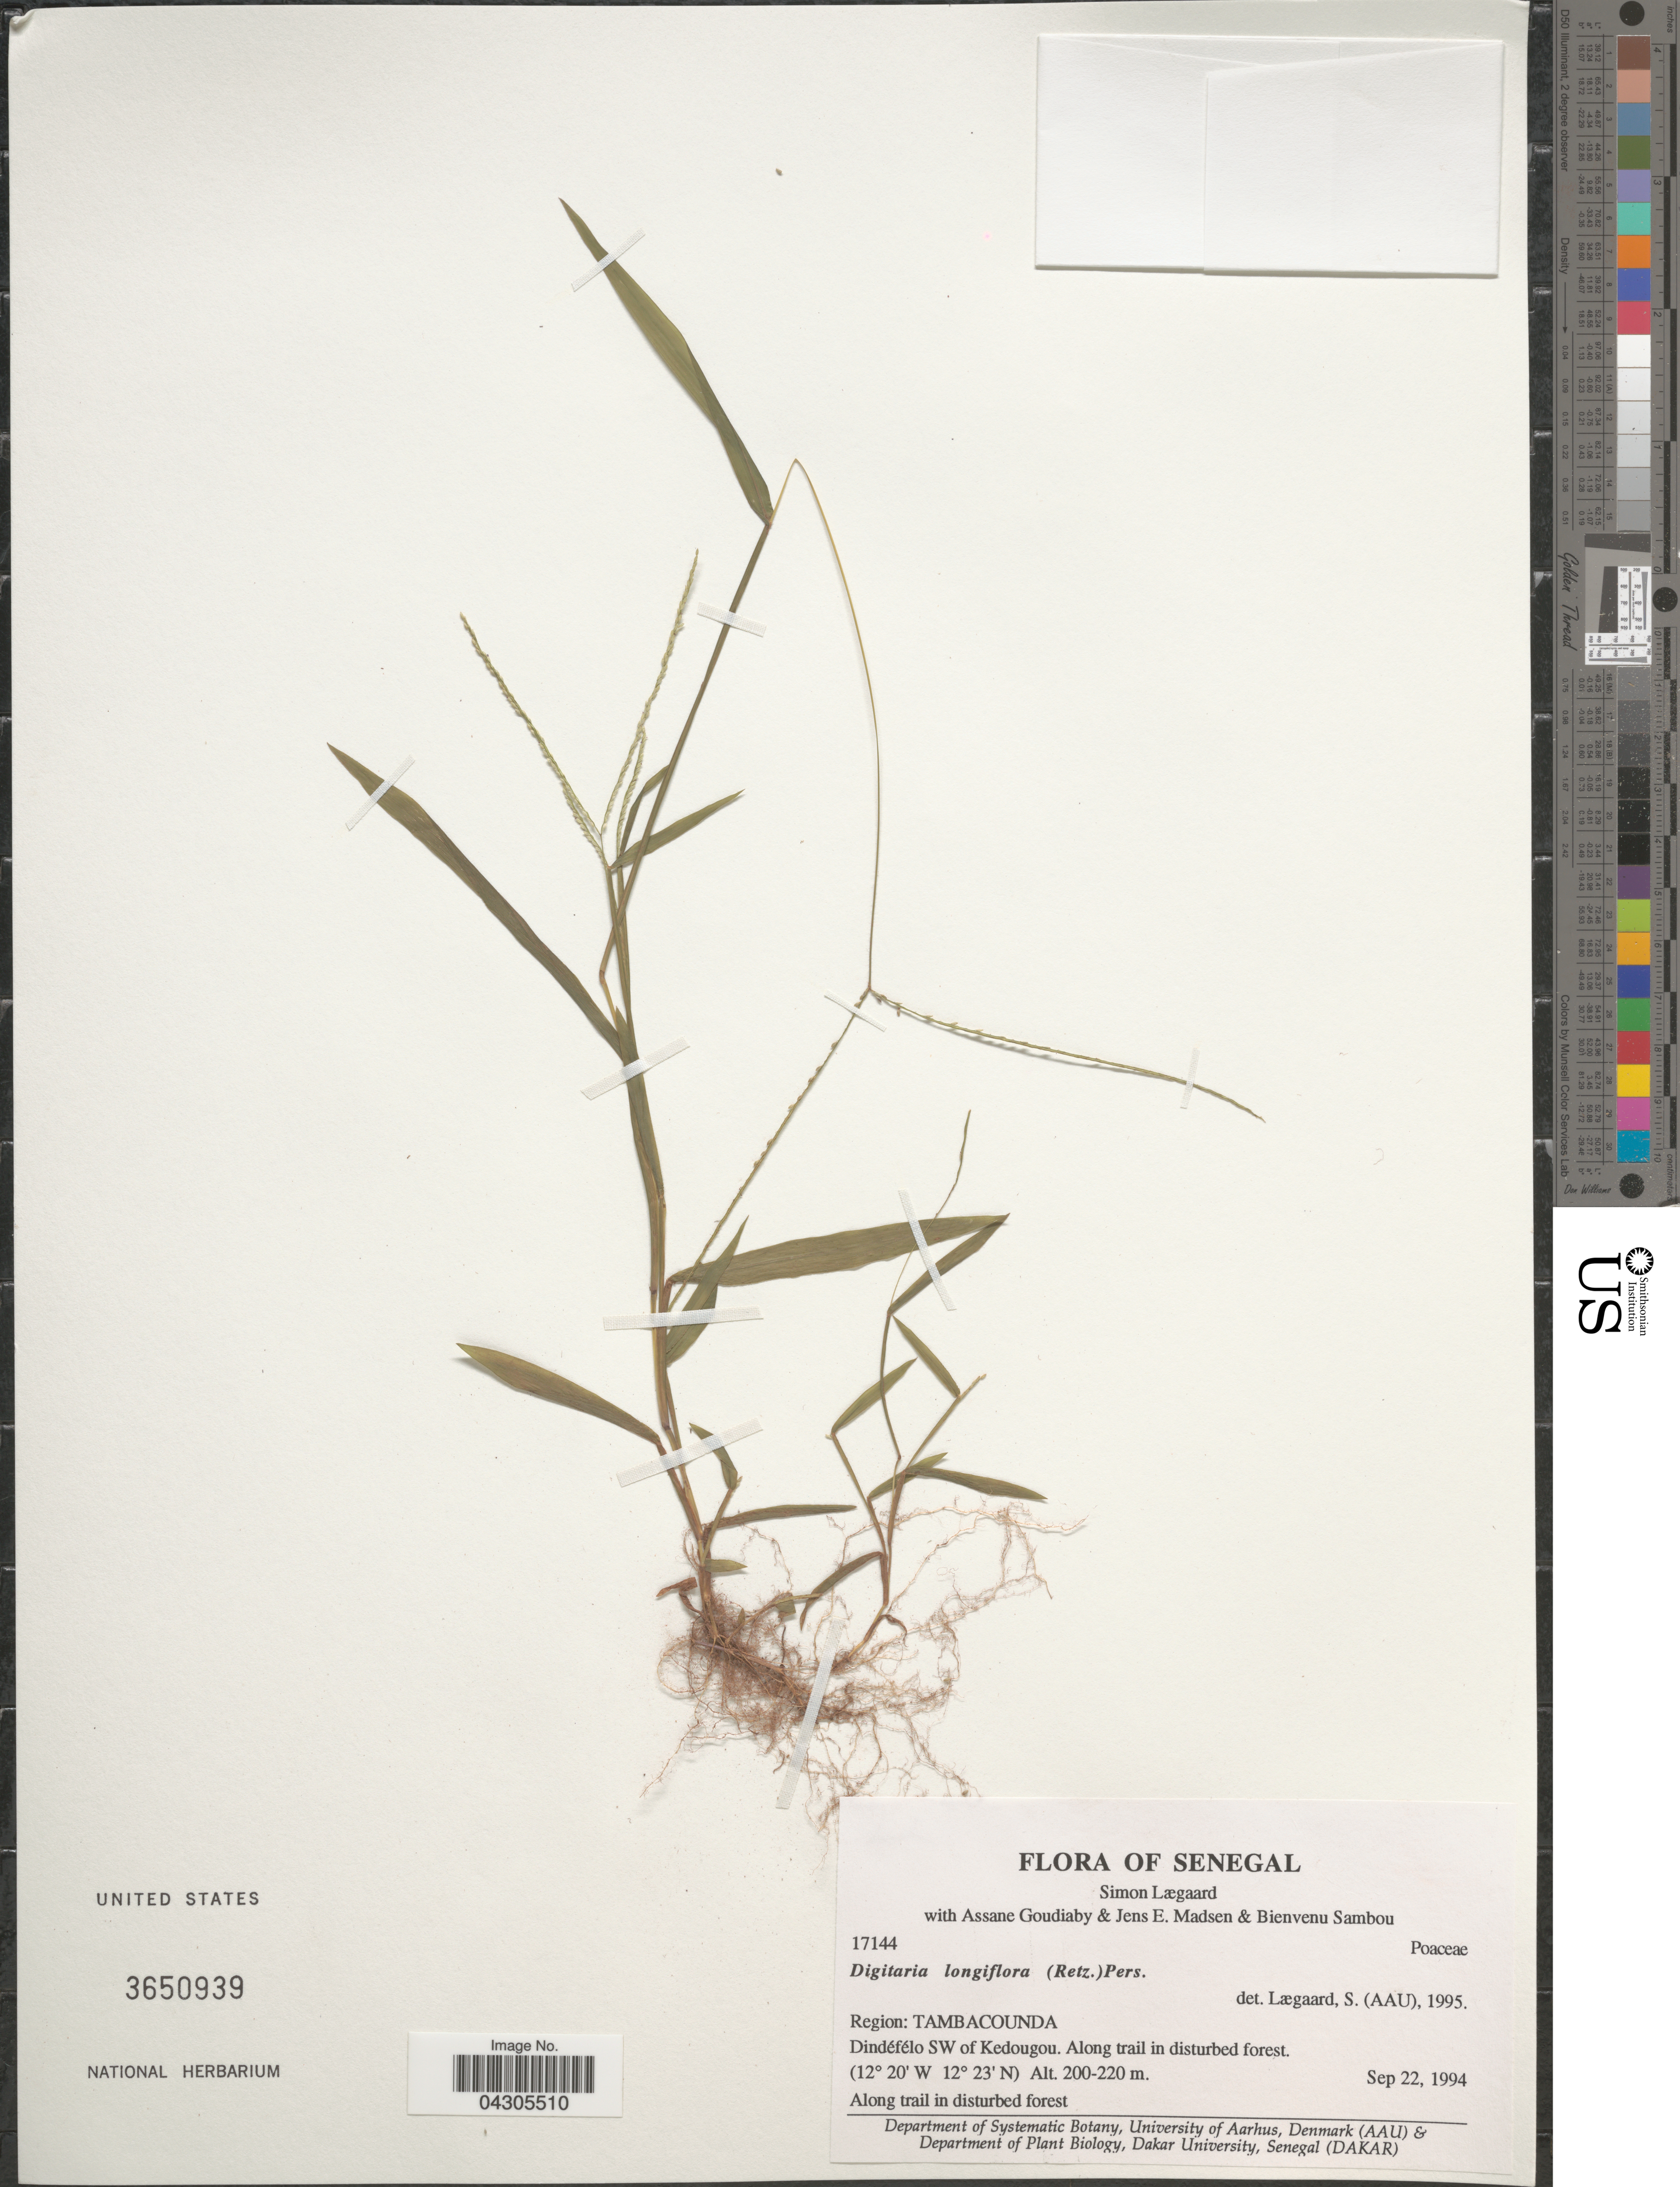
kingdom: Plantae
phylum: Tracheophyta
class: Liliopsida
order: Poales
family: Poaceae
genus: Digitaria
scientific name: Digitaria longiflora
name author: (Retz.) Pers.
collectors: S. Lægaard, A. Goudiaby, J. E. Madsen & B. Sambou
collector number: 17144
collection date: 1994-09-22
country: Senegal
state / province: Tambacounda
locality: Region: Ta,bacounda. Dindéfé SW of Kedougou.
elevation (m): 200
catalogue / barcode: US 3650939